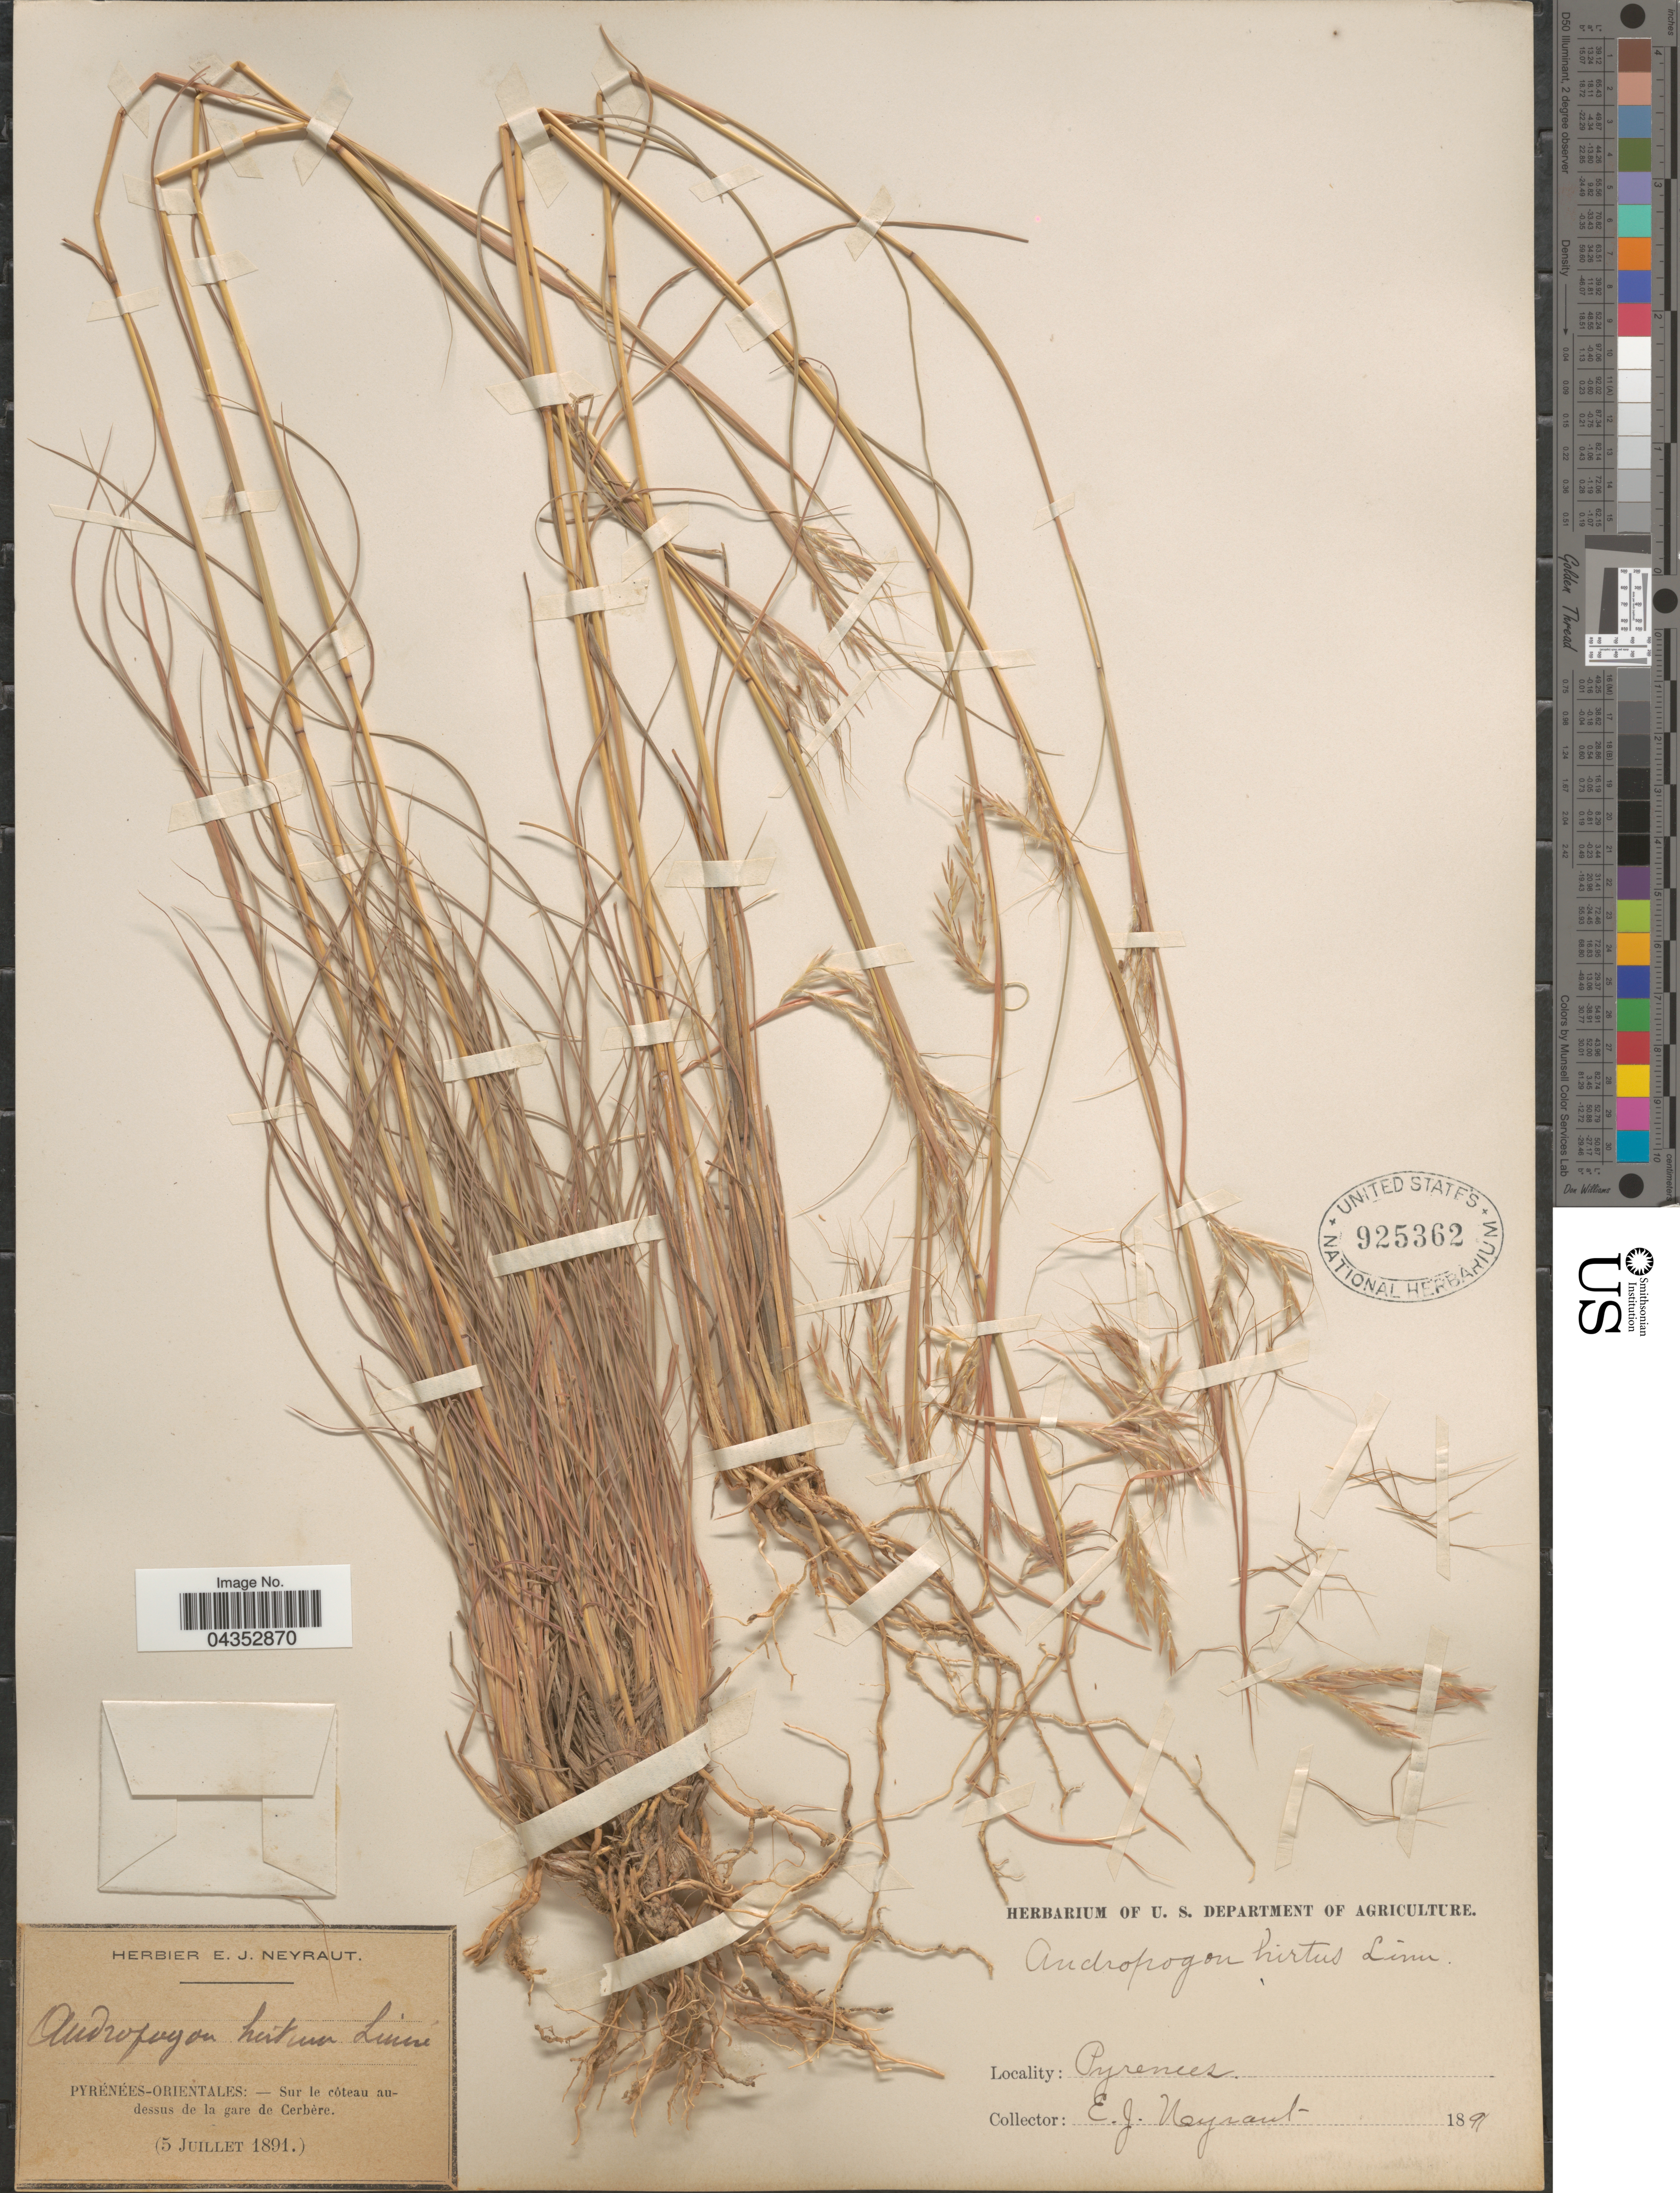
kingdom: Plantae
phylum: Tracheophyta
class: Liliopsida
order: Poales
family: Poaceae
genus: Hyparrhenia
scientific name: Hyparrhenia hirta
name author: (L.) Stapf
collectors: E. Neyraut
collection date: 1891-07-05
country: France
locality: Pyrenees. Pyrénées-Orientales: Sur le côteau au dessus de la gare de Cerbère.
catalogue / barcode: US 925362